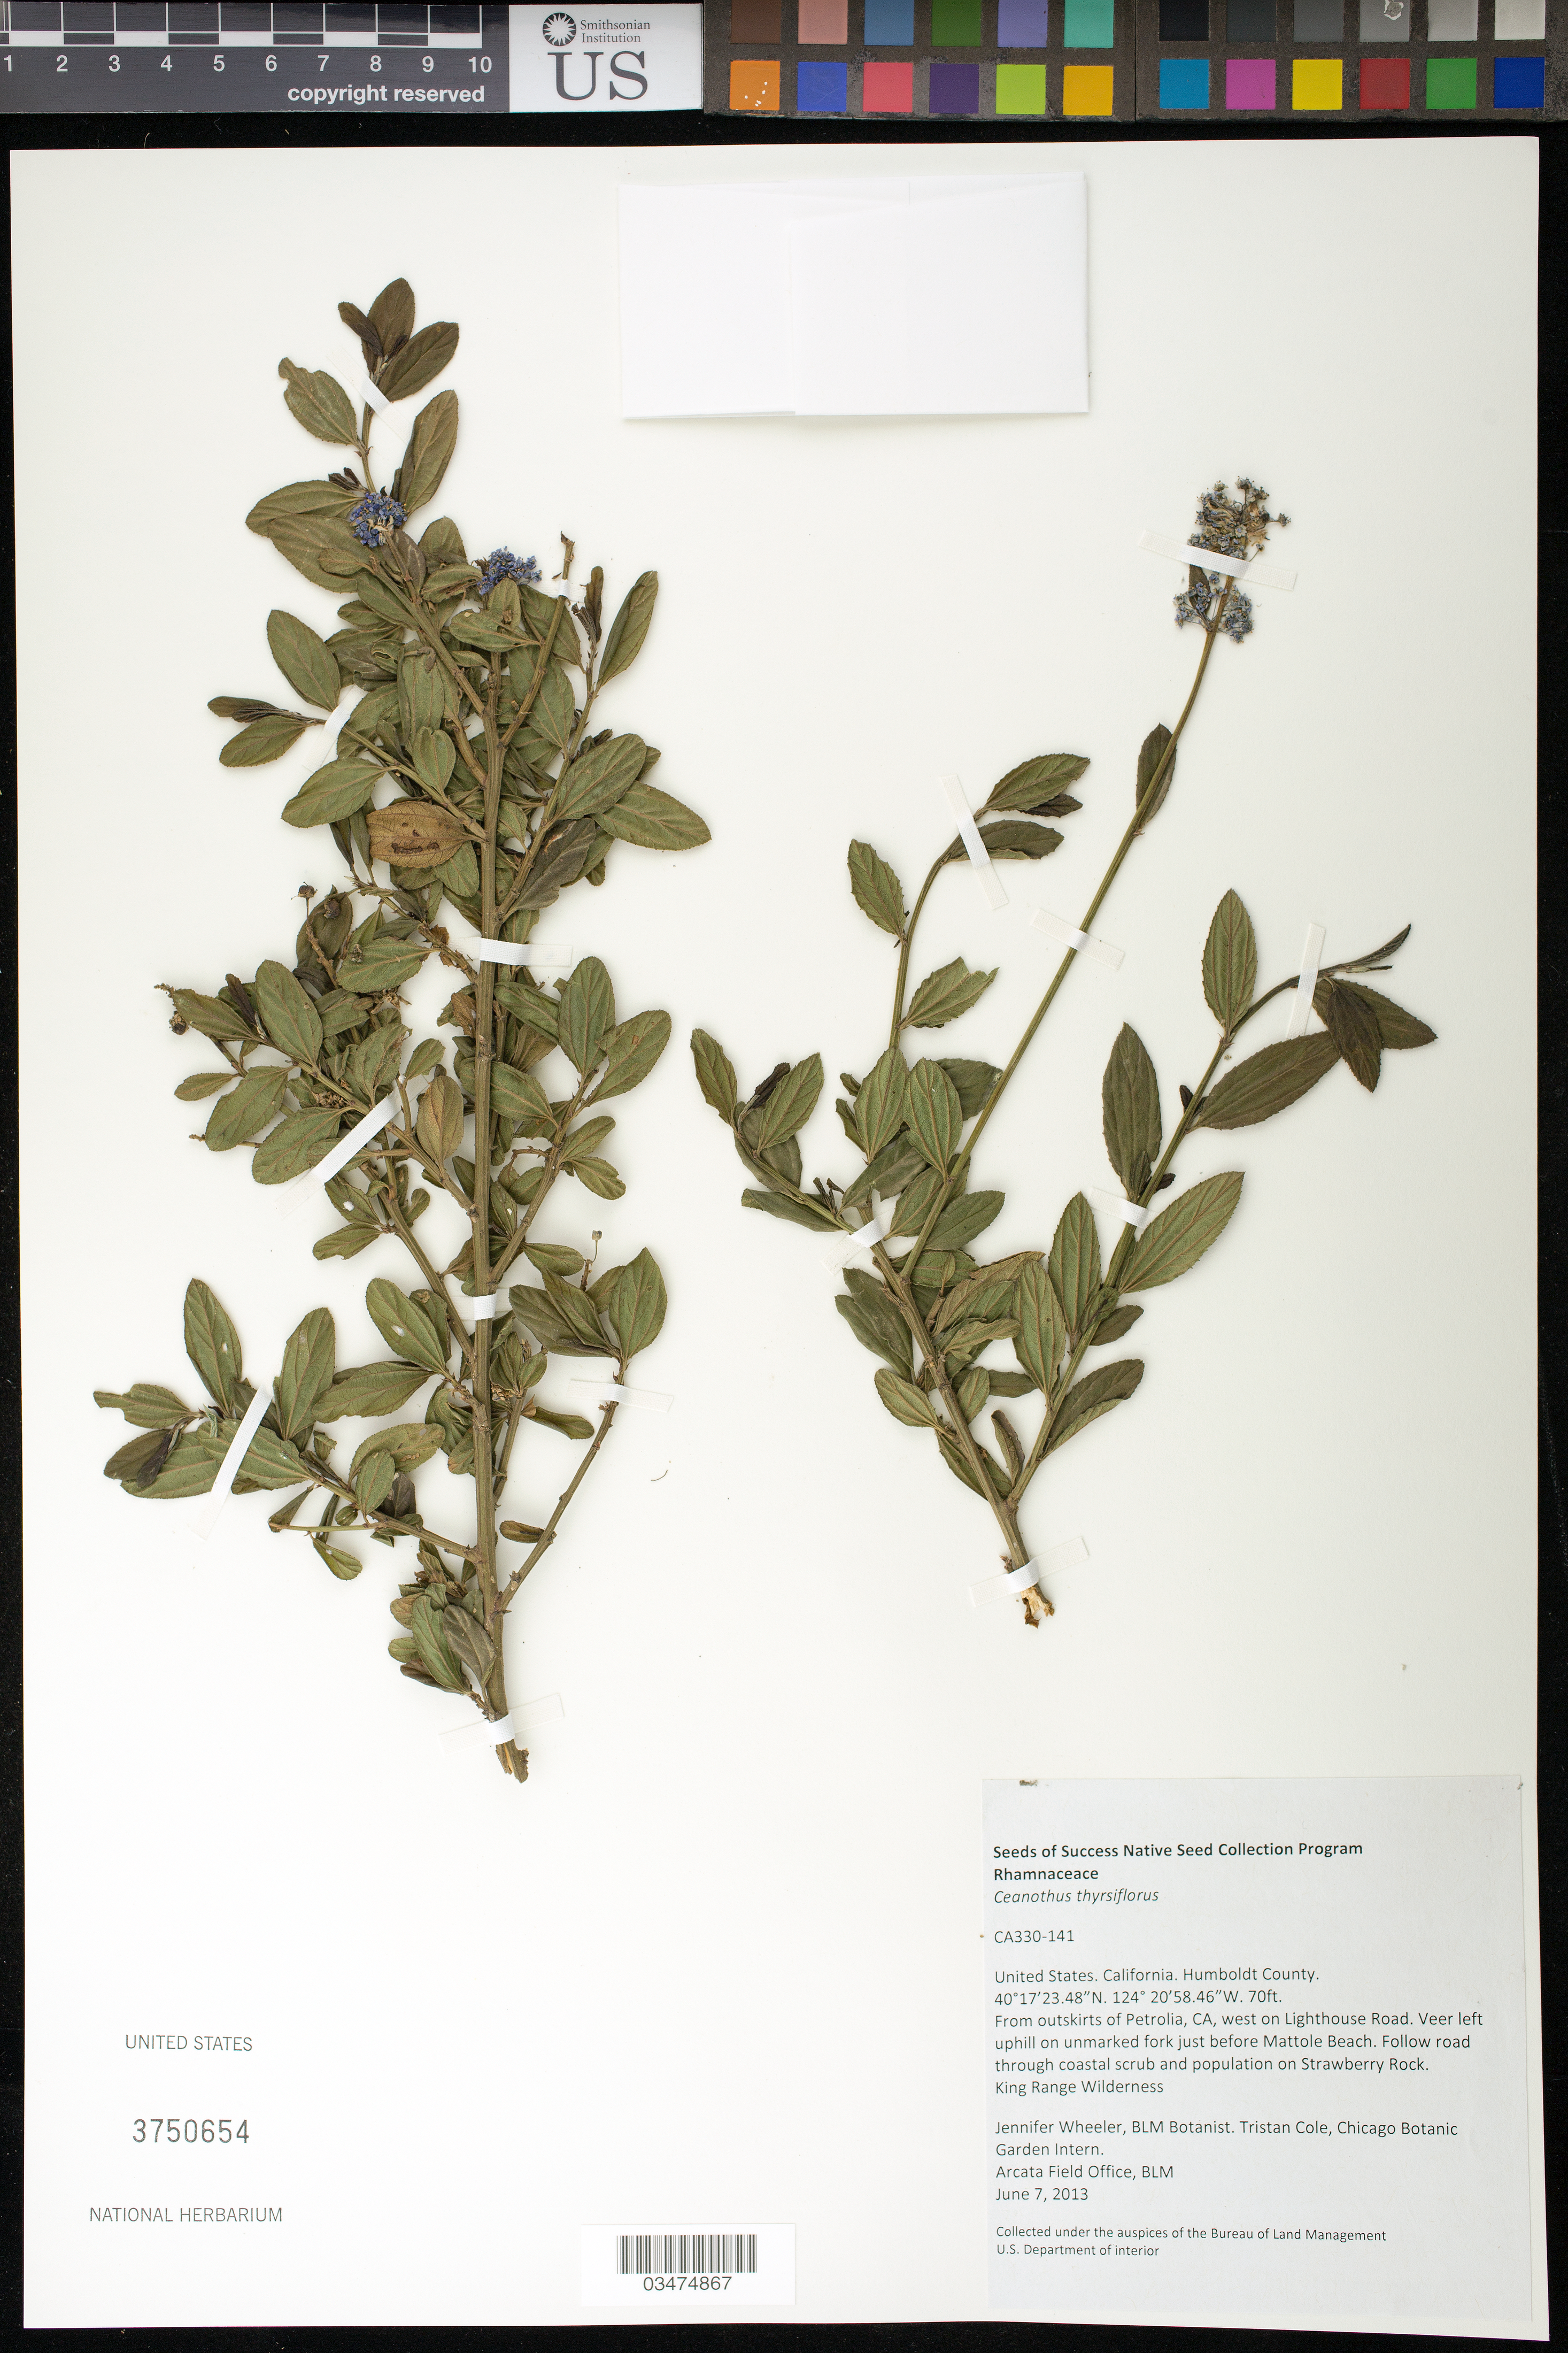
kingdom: Plantae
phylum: Tracheophyta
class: Magnoliopsida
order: Rosales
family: Rhamnaceae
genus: Ceanothus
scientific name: Ceanothus thyrsiflorus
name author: Eschsch.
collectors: J. Wheeler & T. Cole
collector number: CA330-141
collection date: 2013-06-07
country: United States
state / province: California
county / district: Humboldt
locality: From outskirts of Petrolia, W on Lighthouse rd, before Mattole Beach. Strawberry Rock. King Range Wilderness.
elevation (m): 21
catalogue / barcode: US 3750654